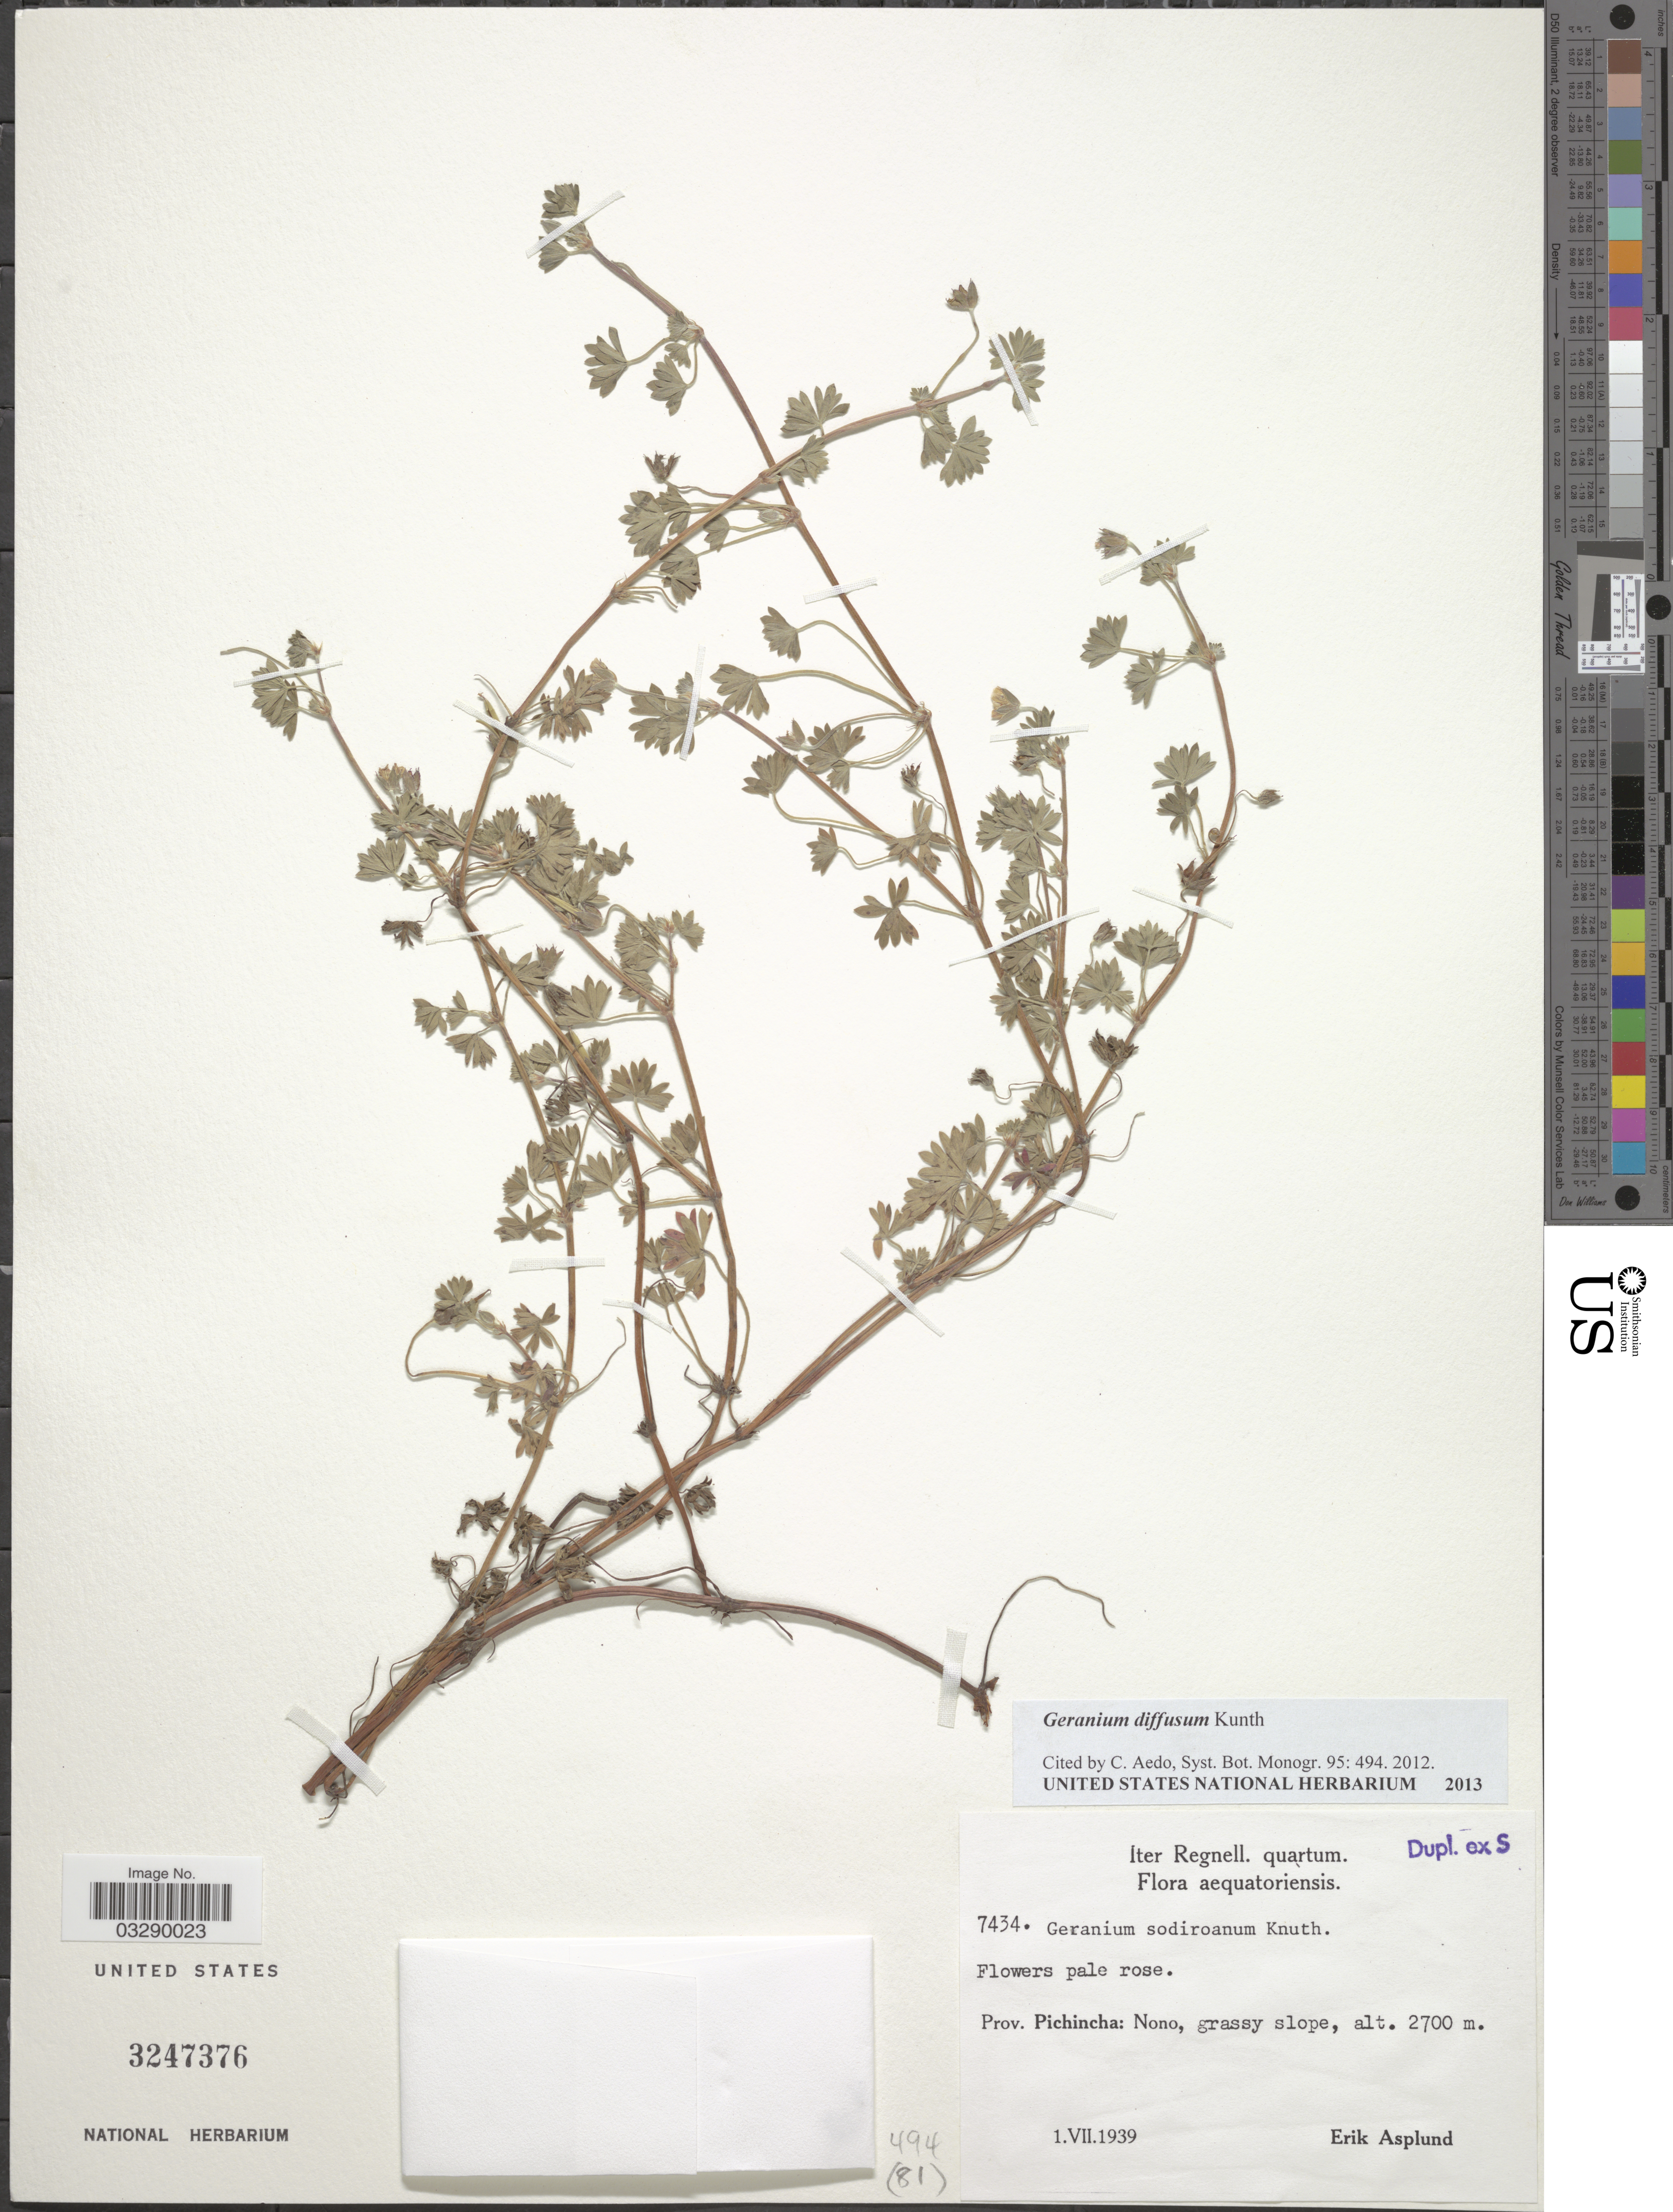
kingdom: Plantae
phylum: Tracheophyta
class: Magnoliopsida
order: Geraniales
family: Geraniaceae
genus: Geranium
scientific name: Geranium diffusum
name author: Kunth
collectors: E. Asplund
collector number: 7434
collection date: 1939-07-01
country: Ecuador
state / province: Pichincha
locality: Aequatoriensis. Nono, grassy slope.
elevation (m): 2700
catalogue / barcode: US 3247376